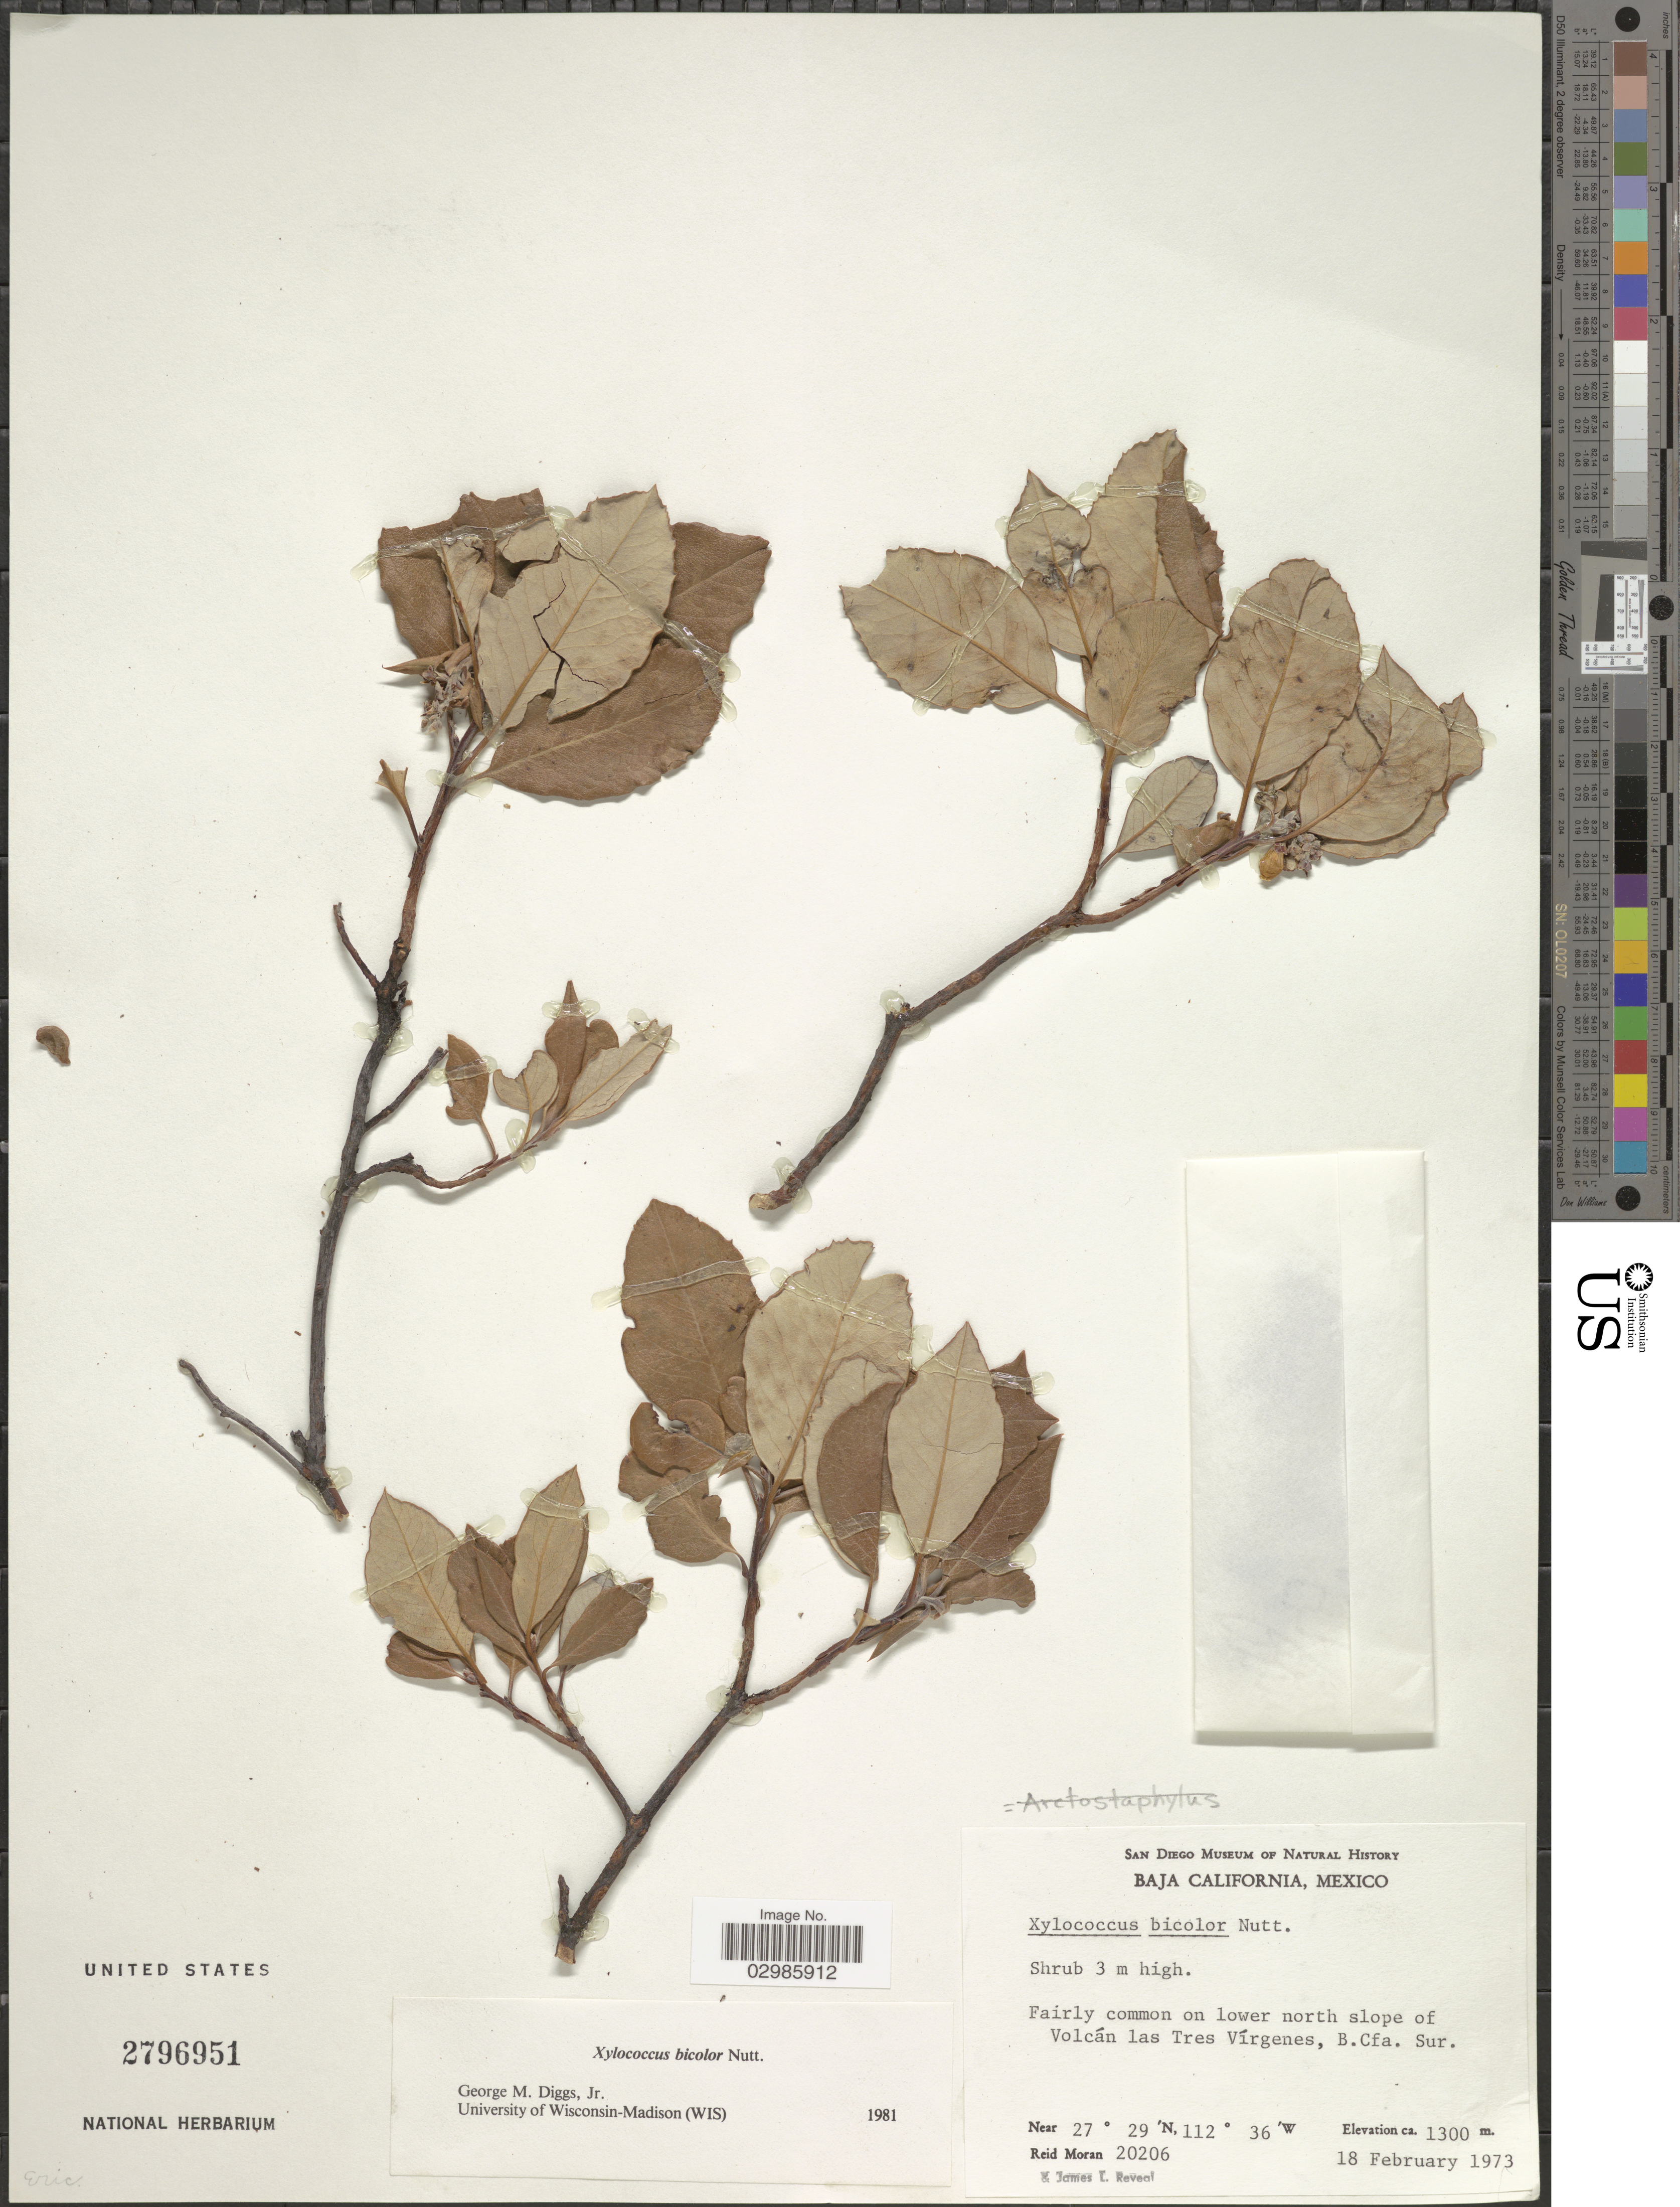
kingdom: Plantae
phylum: Tracheophyta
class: Magnoliopsida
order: Ericales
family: Ericaceae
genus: Xylococcus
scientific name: Xylococcus bicolor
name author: Nutt.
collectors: R. V. Moran & J. L. Reveal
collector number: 20206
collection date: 1973-02-18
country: Mexico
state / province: Baja California Sur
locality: On lower north slope of Volcán las Tres Vírgenes.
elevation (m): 1300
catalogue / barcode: US 2796951